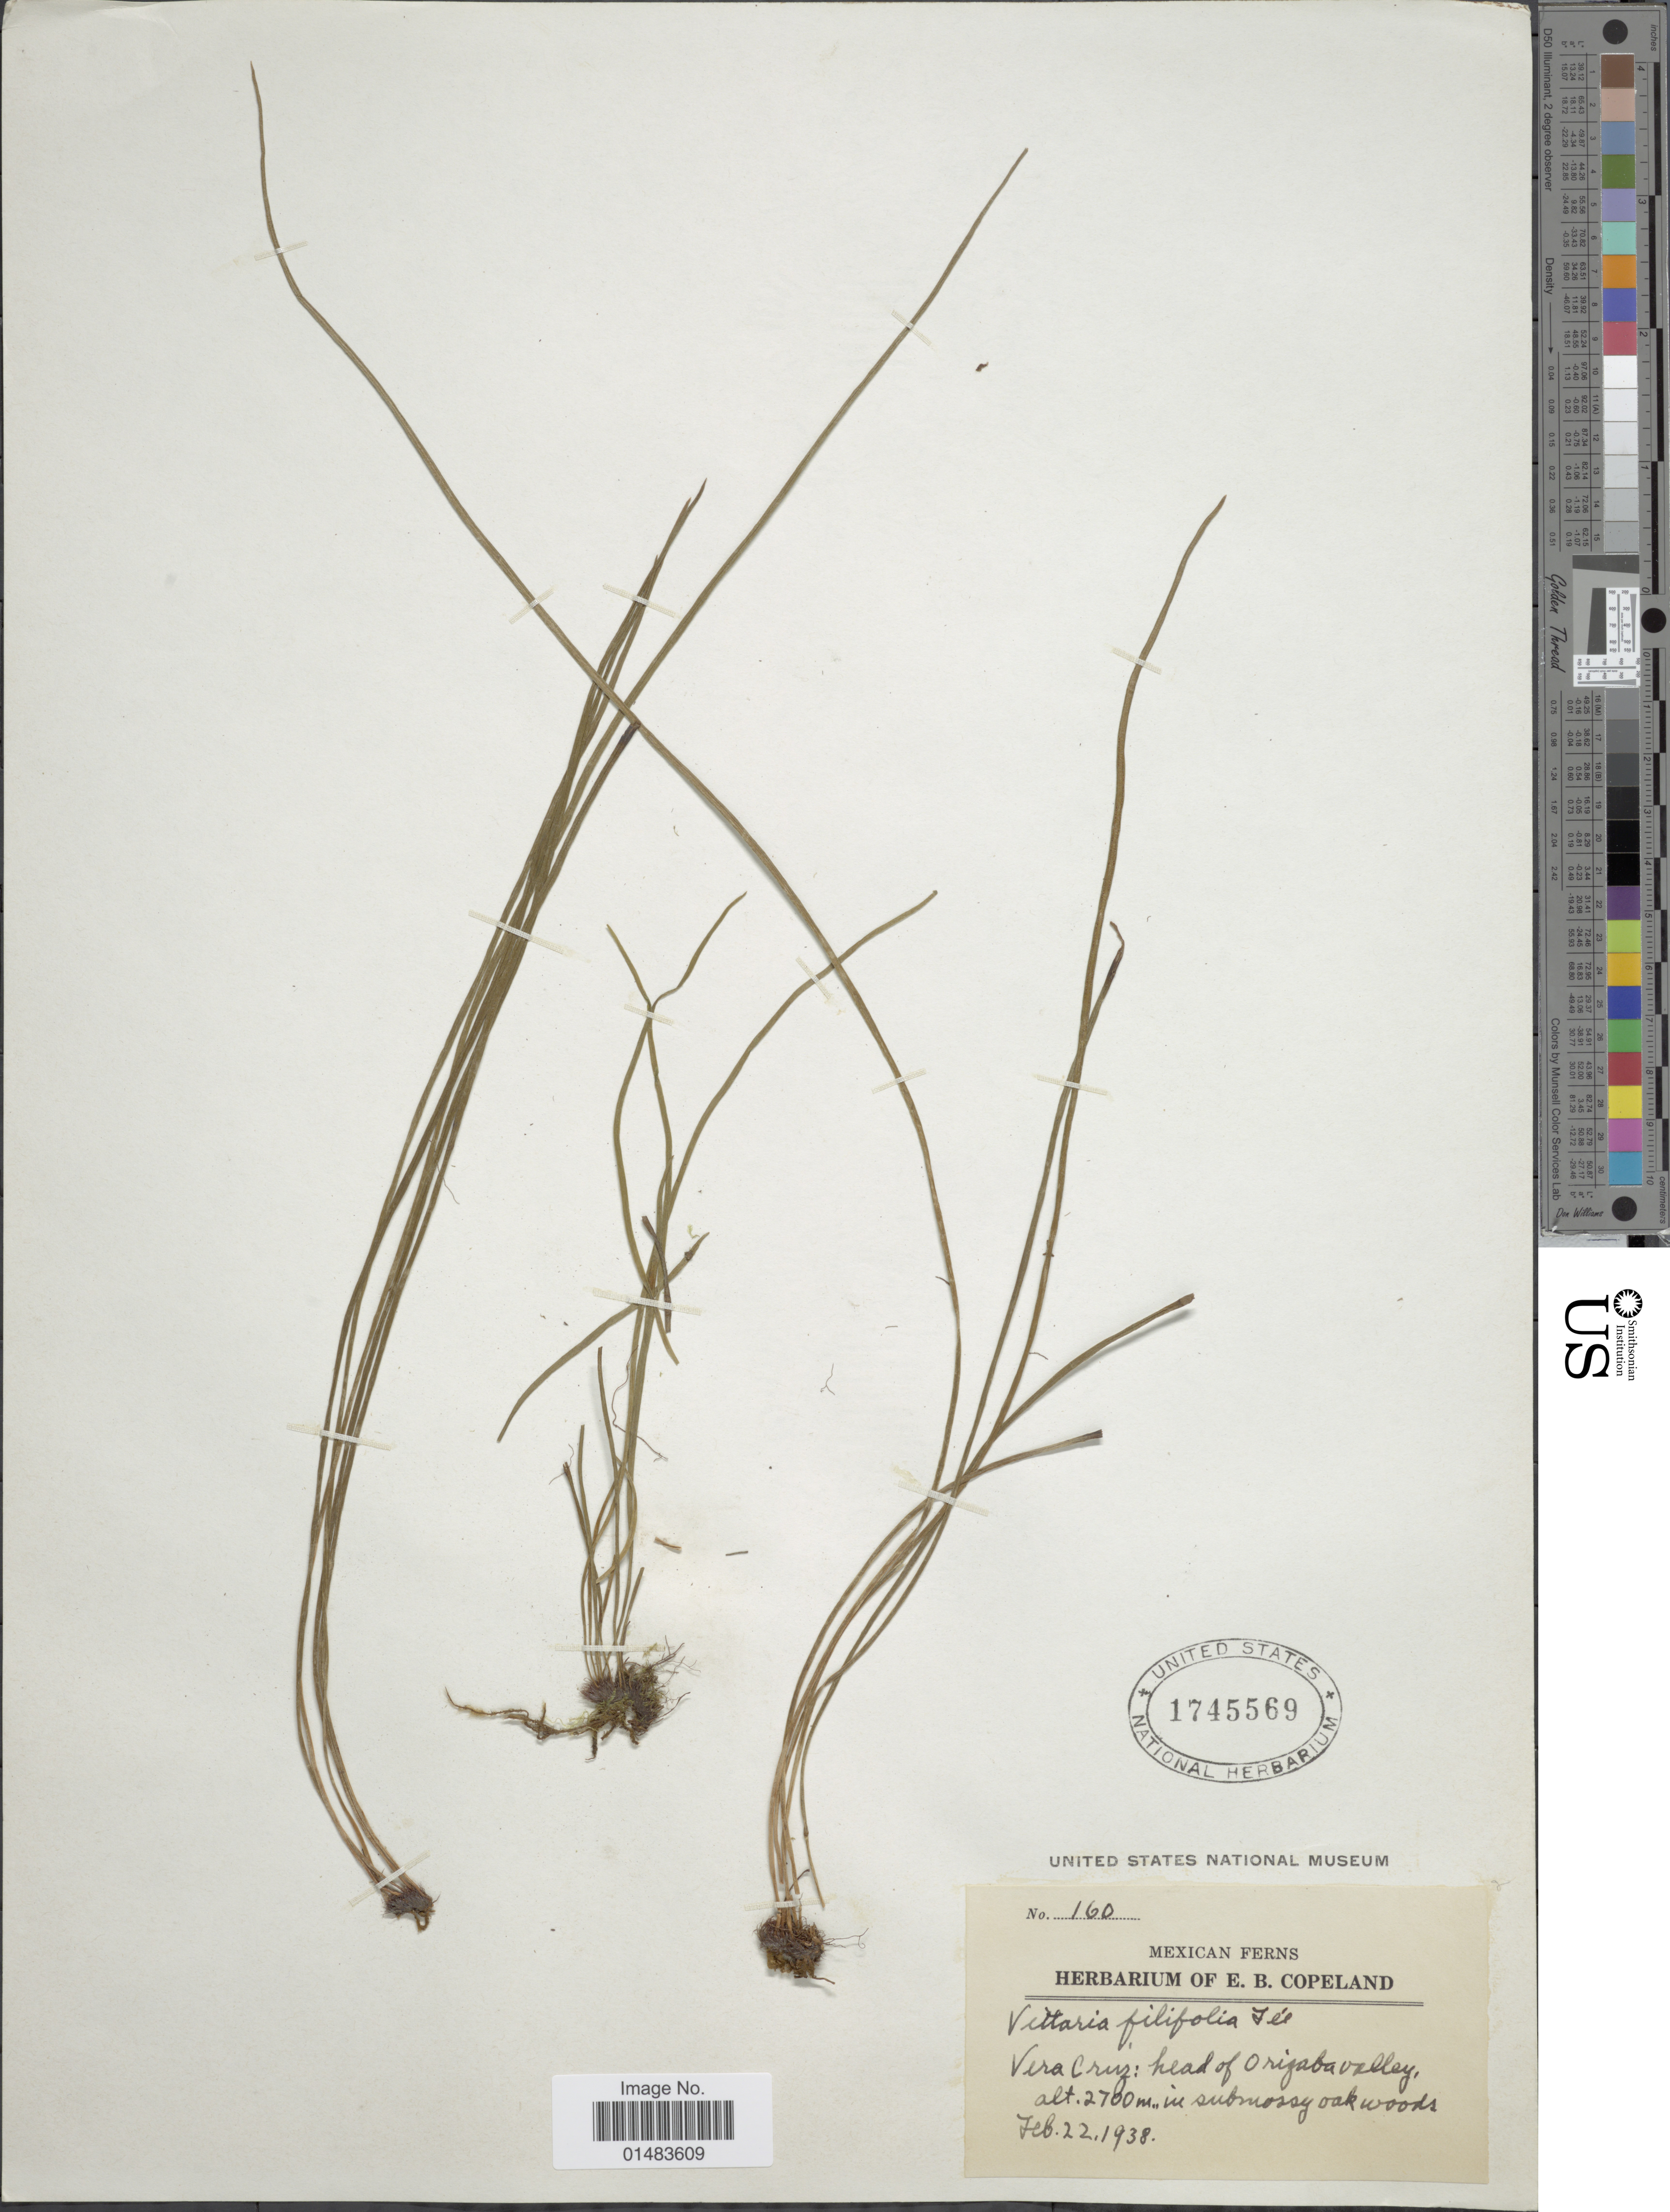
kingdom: Plantae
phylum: Tracheophyta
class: Polypodiopsida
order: Polypodiales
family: Pteridaceae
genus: Vittaria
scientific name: Vittaria graminifolia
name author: Kaulf.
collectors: ex herb. E. B. Copeland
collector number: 160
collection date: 1938-02-22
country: Mexico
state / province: Veracruz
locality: Head of Orizaba valley.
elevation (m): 2700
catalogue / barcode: US 1745569